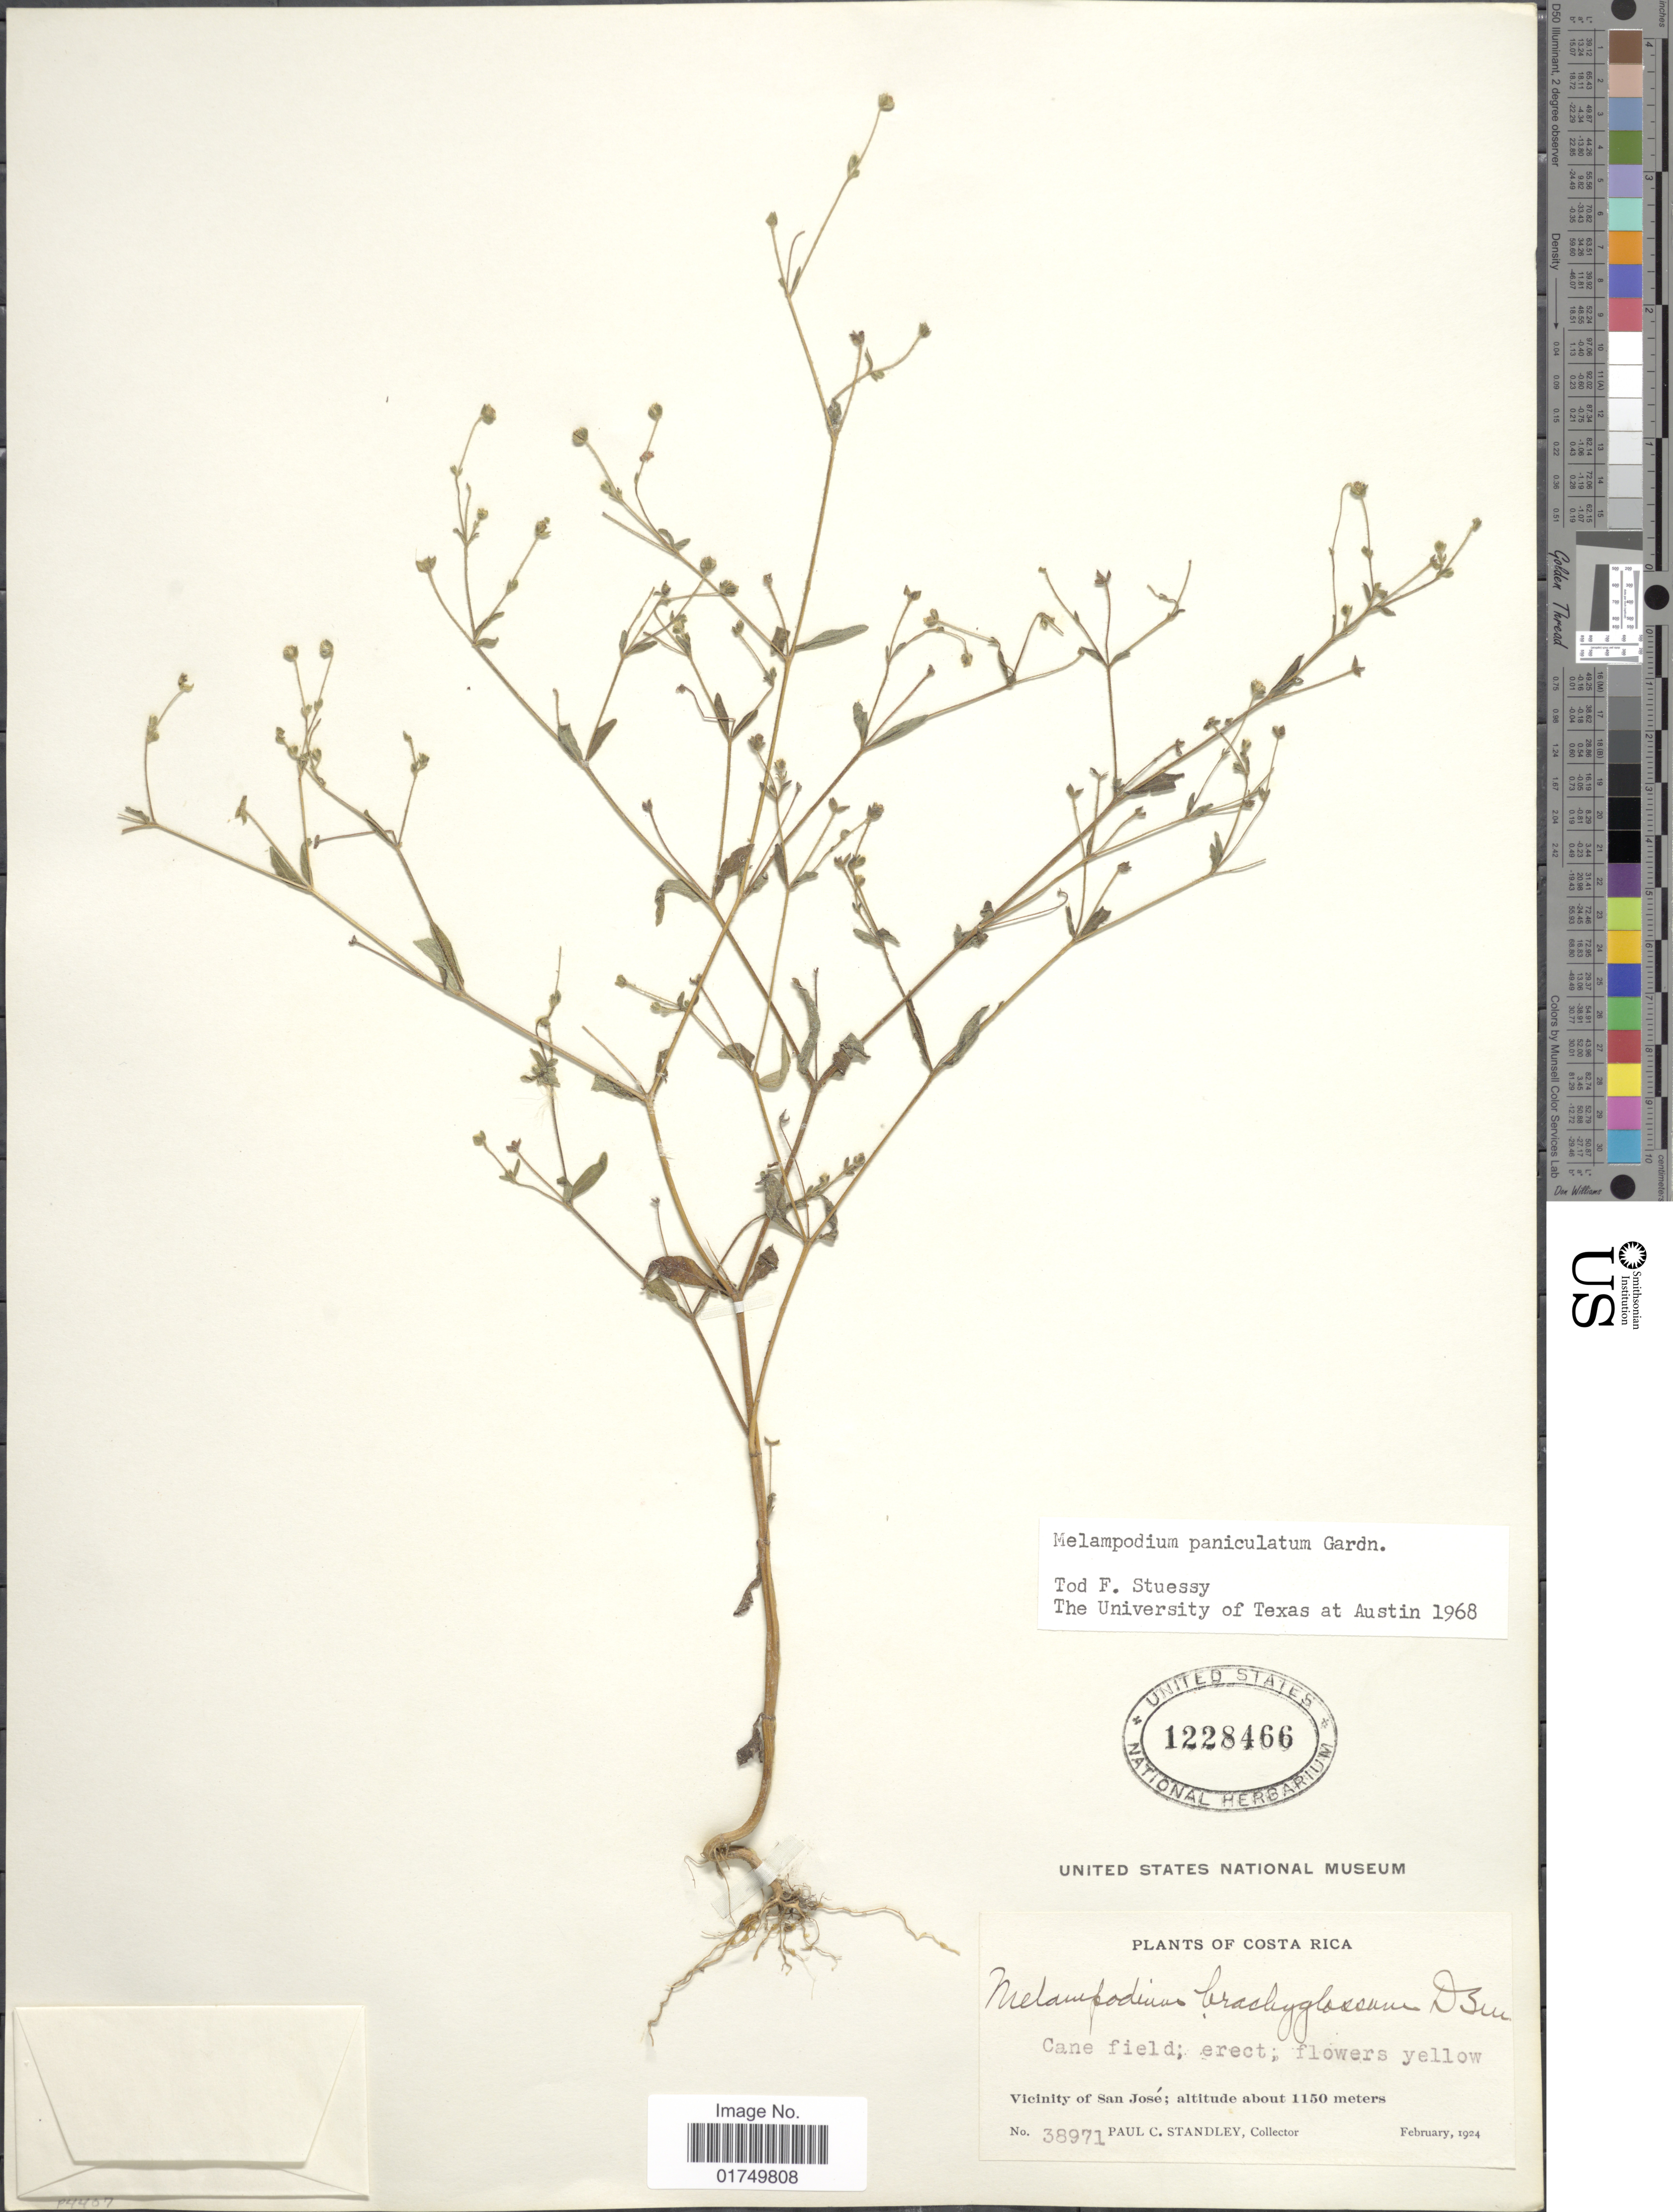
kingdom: Plantae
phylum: Tracheophyta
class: Magnoliopsida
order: Asterales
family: Asteraceae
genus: Melampodium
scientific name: Melampodium paniculatum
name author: Gardner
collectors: P. C. Standley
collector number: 38971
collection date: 1924-02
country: Uruguay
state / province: San Jose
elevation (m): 1150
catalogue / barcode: US 1228466